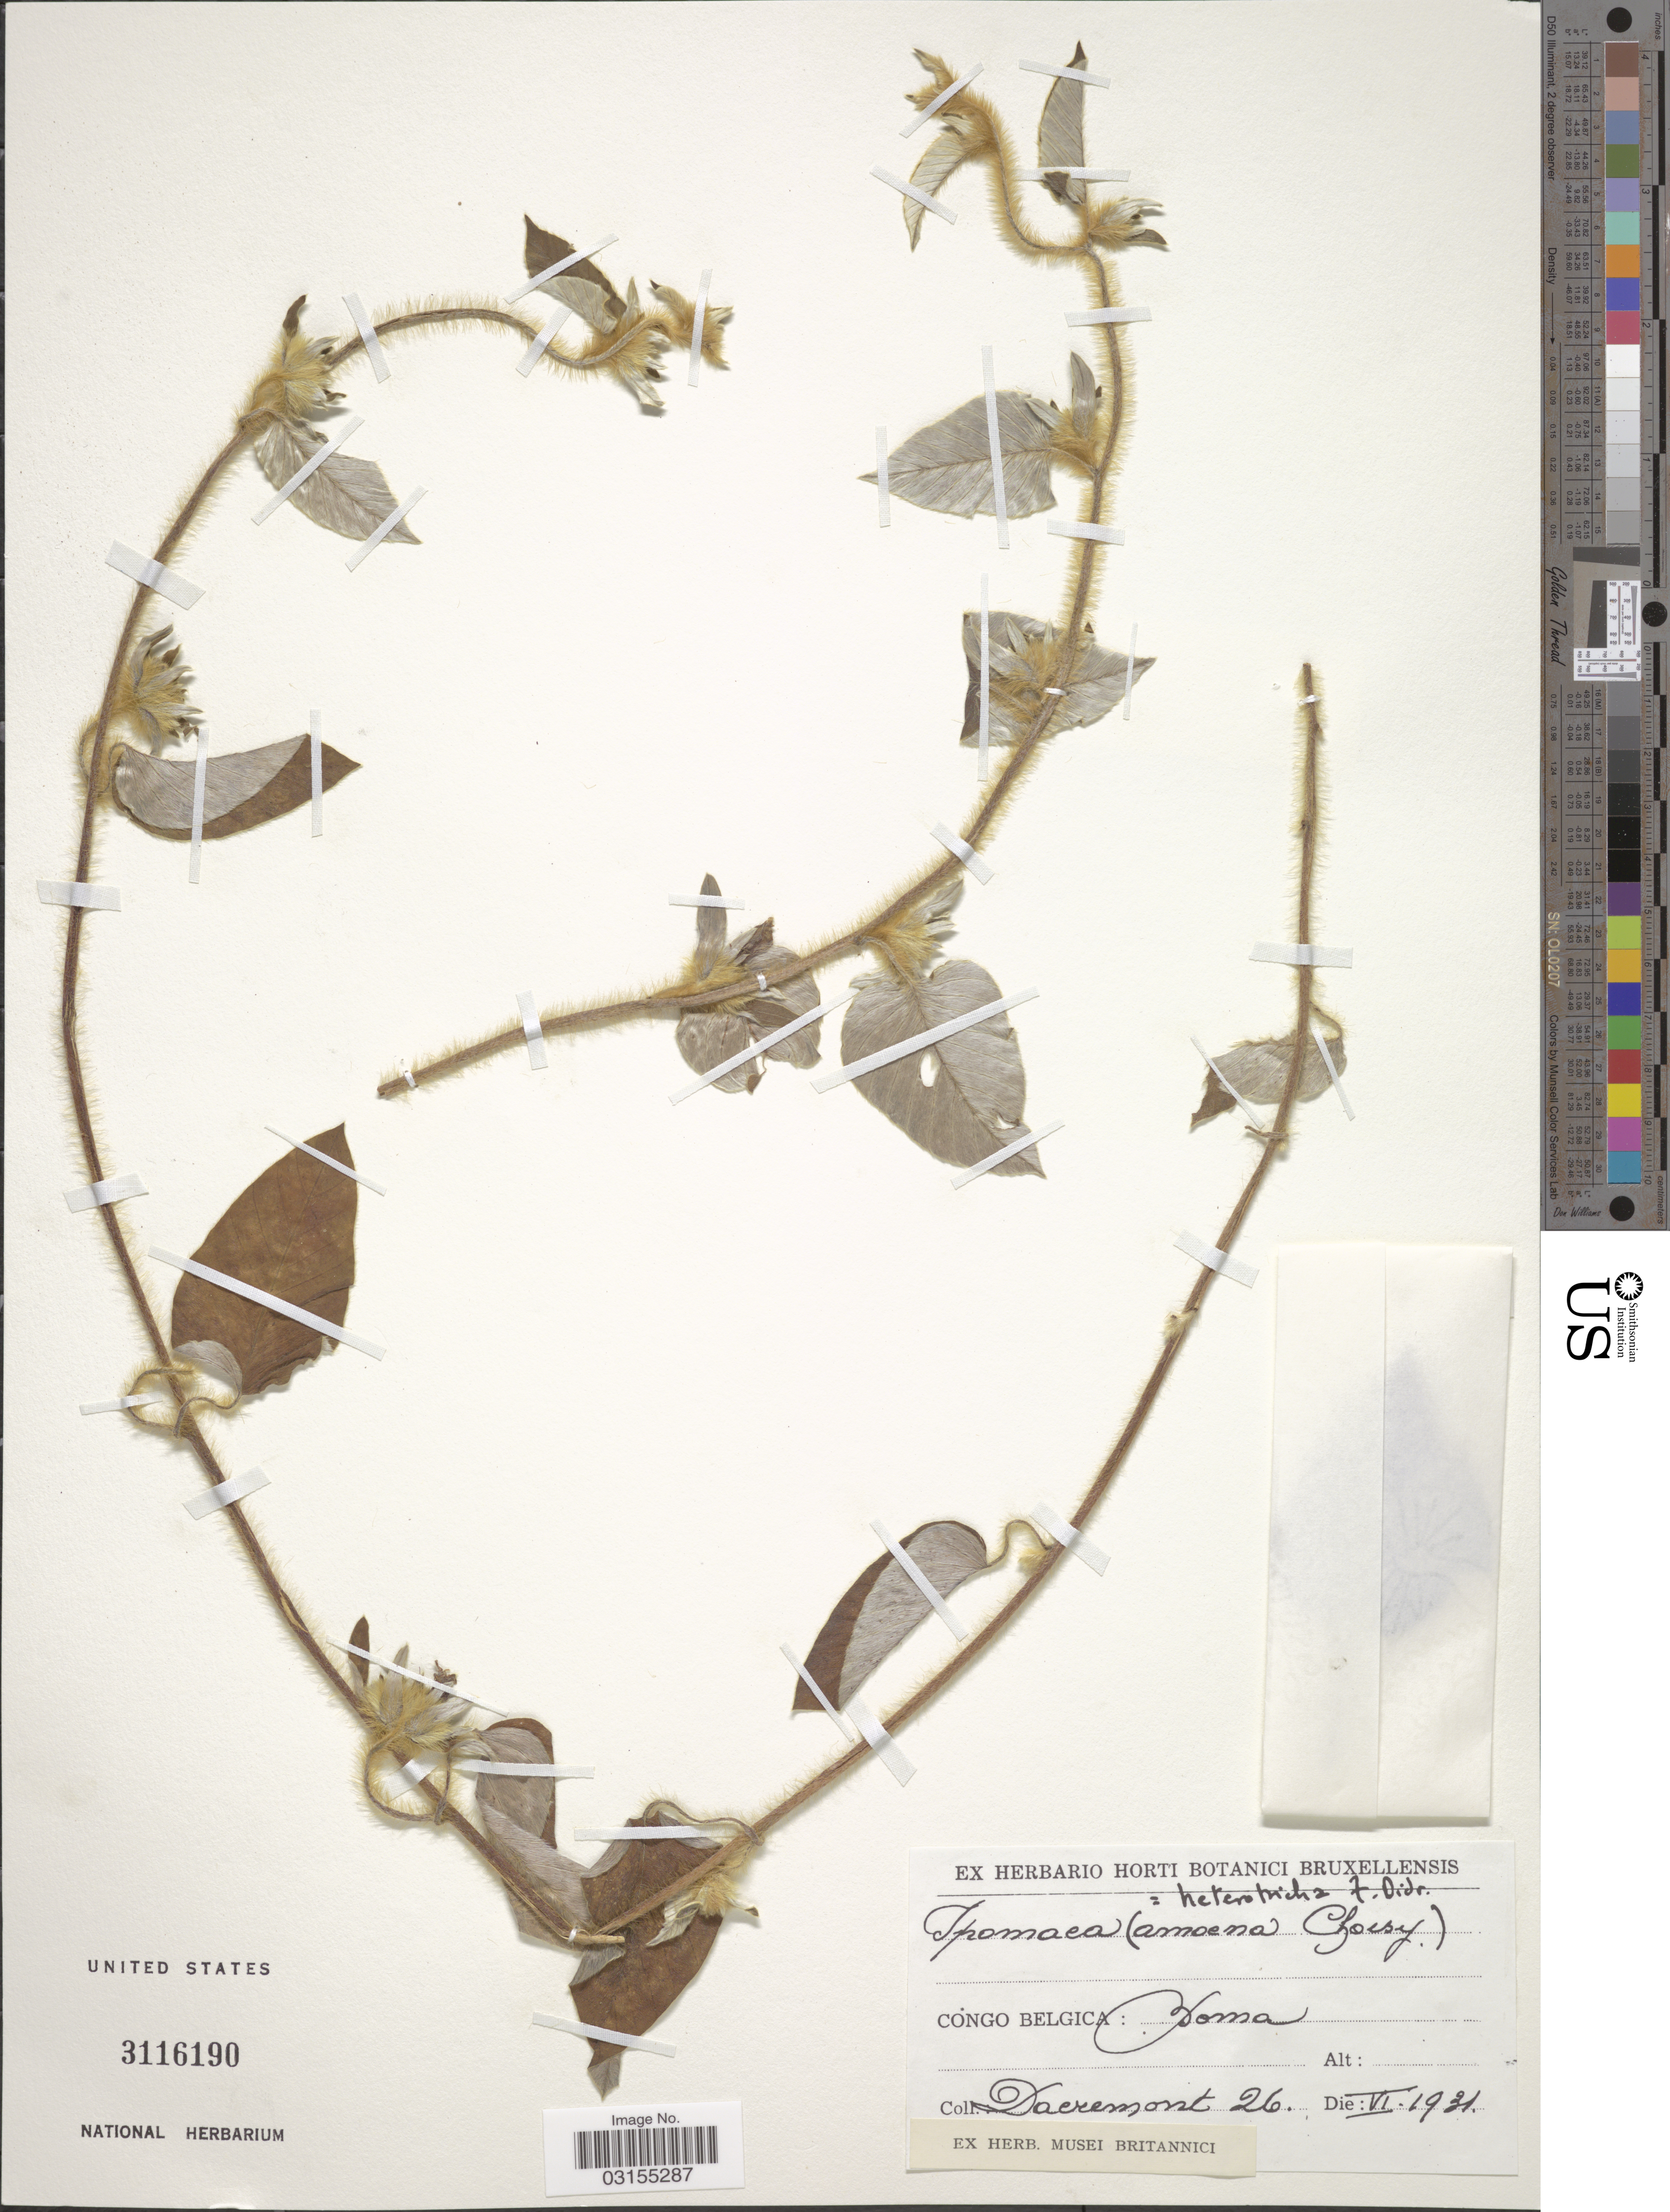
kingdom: Plantae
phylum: Tracheophyta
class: Magnoliopsida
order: Solanales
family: Convolvulaceae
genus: Ipomoea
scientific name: Ipomoea sp.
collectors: -. Dacremont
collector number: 26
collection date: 1931-06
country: Congo, Democratic Republic of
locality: Congo Belgica: Boma.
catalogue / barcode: US 3116190